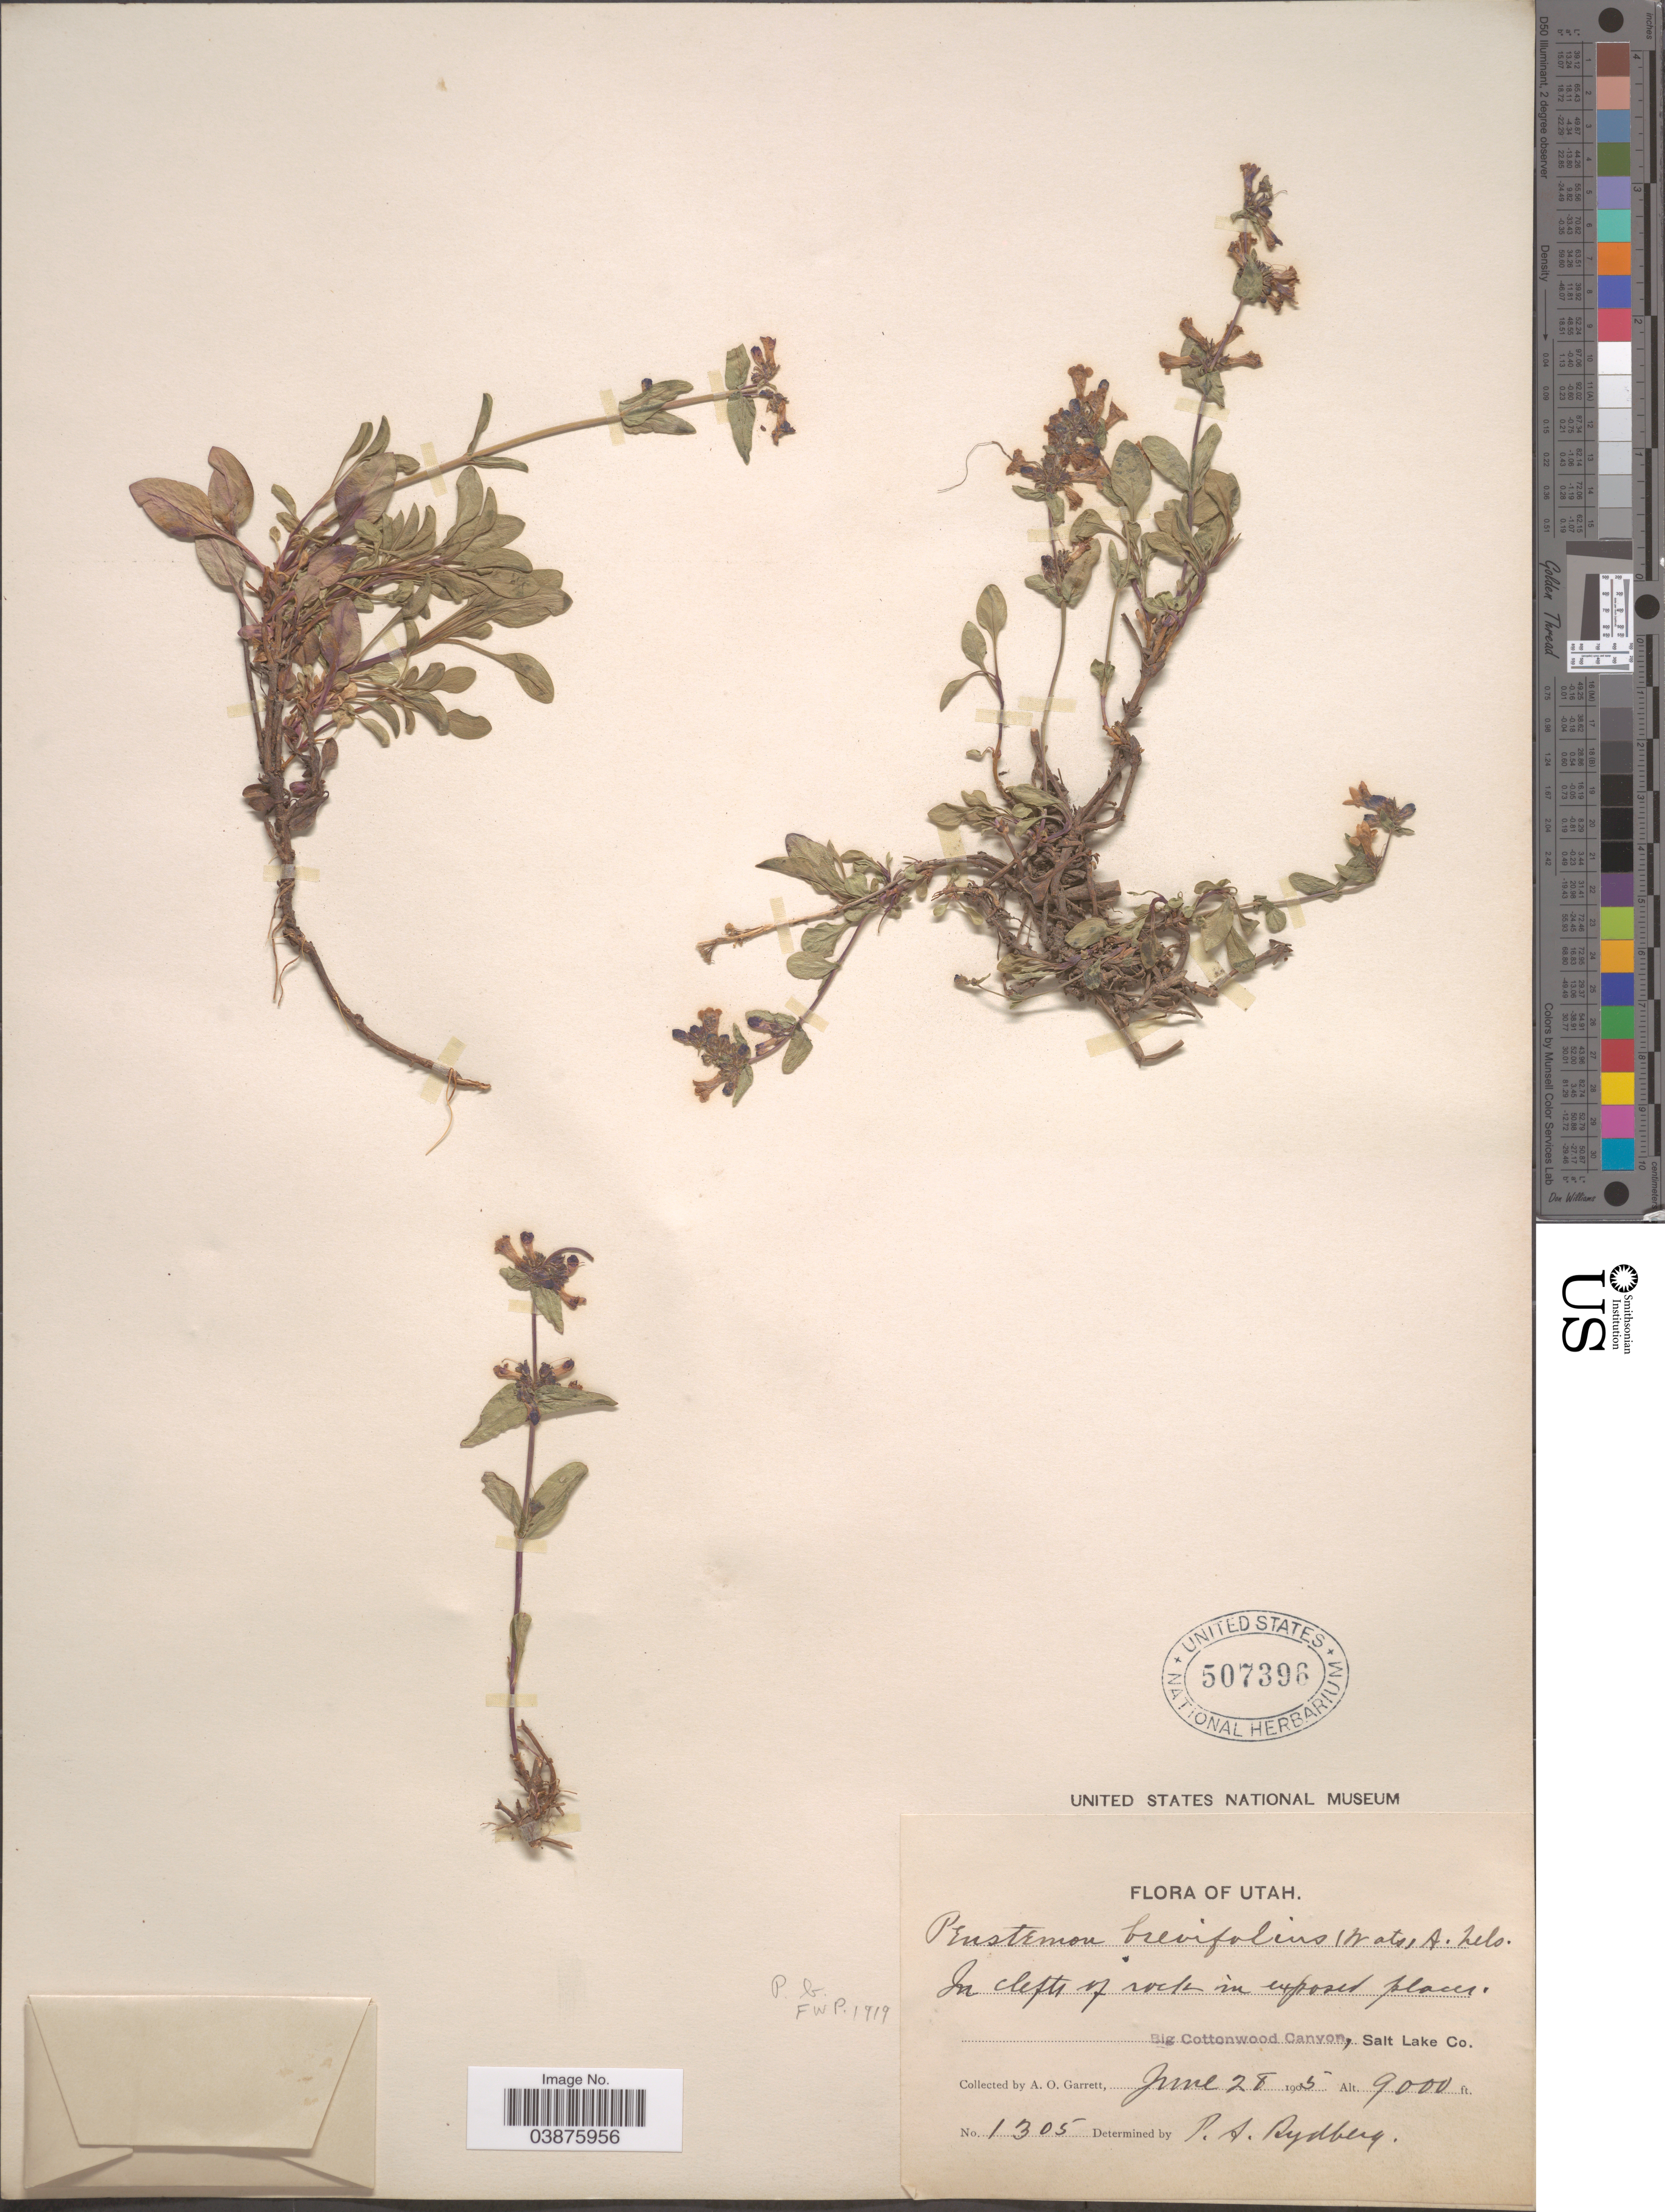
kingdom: Plantae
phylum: Tracheophyta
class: Magnoliopsida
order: Lamiales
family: Plantaginaceae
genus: Penstemon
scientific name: Penstemon humilis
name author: Nutt. ex A. Gray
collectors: A. O. Garrett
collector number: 1305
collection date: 1905-06-28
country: United States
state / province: Utah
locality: Big Cottonwood Canyon, Salt Lake Co.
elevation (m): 2743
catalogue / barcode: US 507396